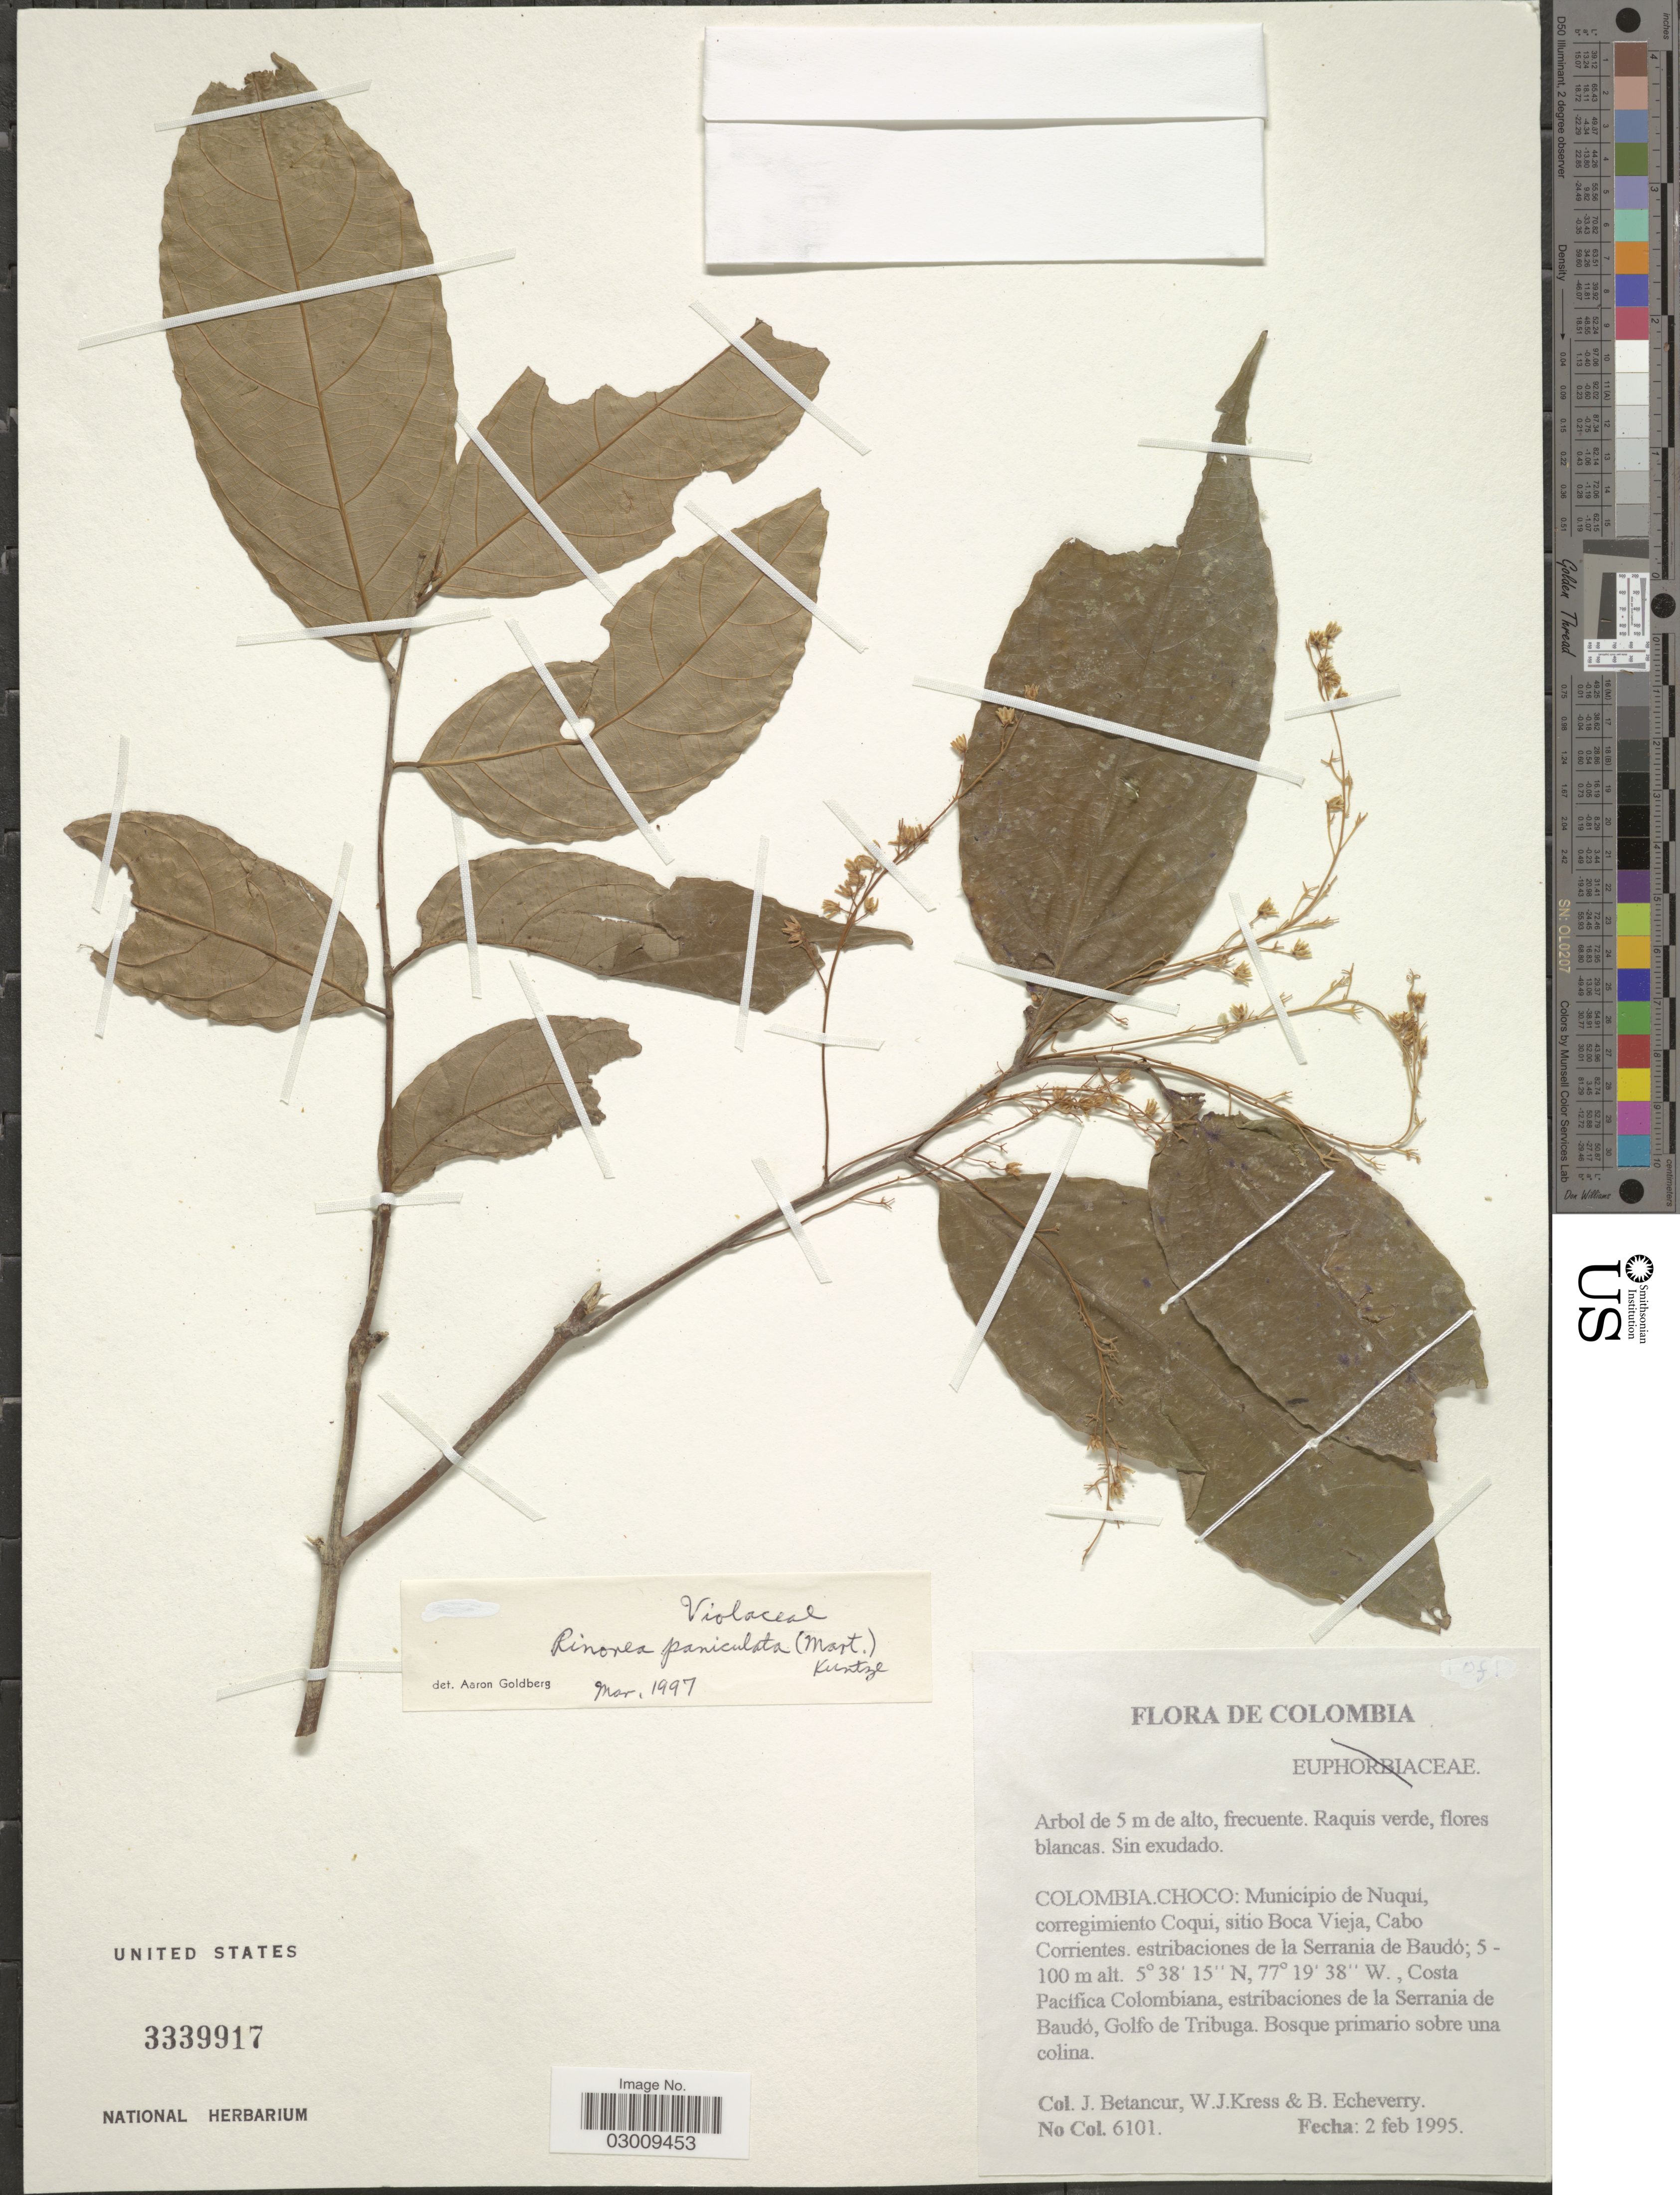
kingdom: Plantae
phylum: Tracheophyta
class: Magnoliopsida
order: Malpighiales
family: Violaceae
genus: Rinorea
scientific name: Rinorea crenata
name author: S.F. Blake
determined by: Hoyos-Gomez, S. E.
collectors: J. Betancur, W. J. Kress & B. Echeverry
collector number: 6101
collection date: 1995-02-02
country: Colombia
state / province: Chocó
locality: Choco: Munícípio de Nuquí, corregimiento Coqui, sitio Boca Vieja, Cabo Corrientes, estribaciones de la Serrania de Baudó.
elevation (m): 5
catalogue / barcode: US 3339917